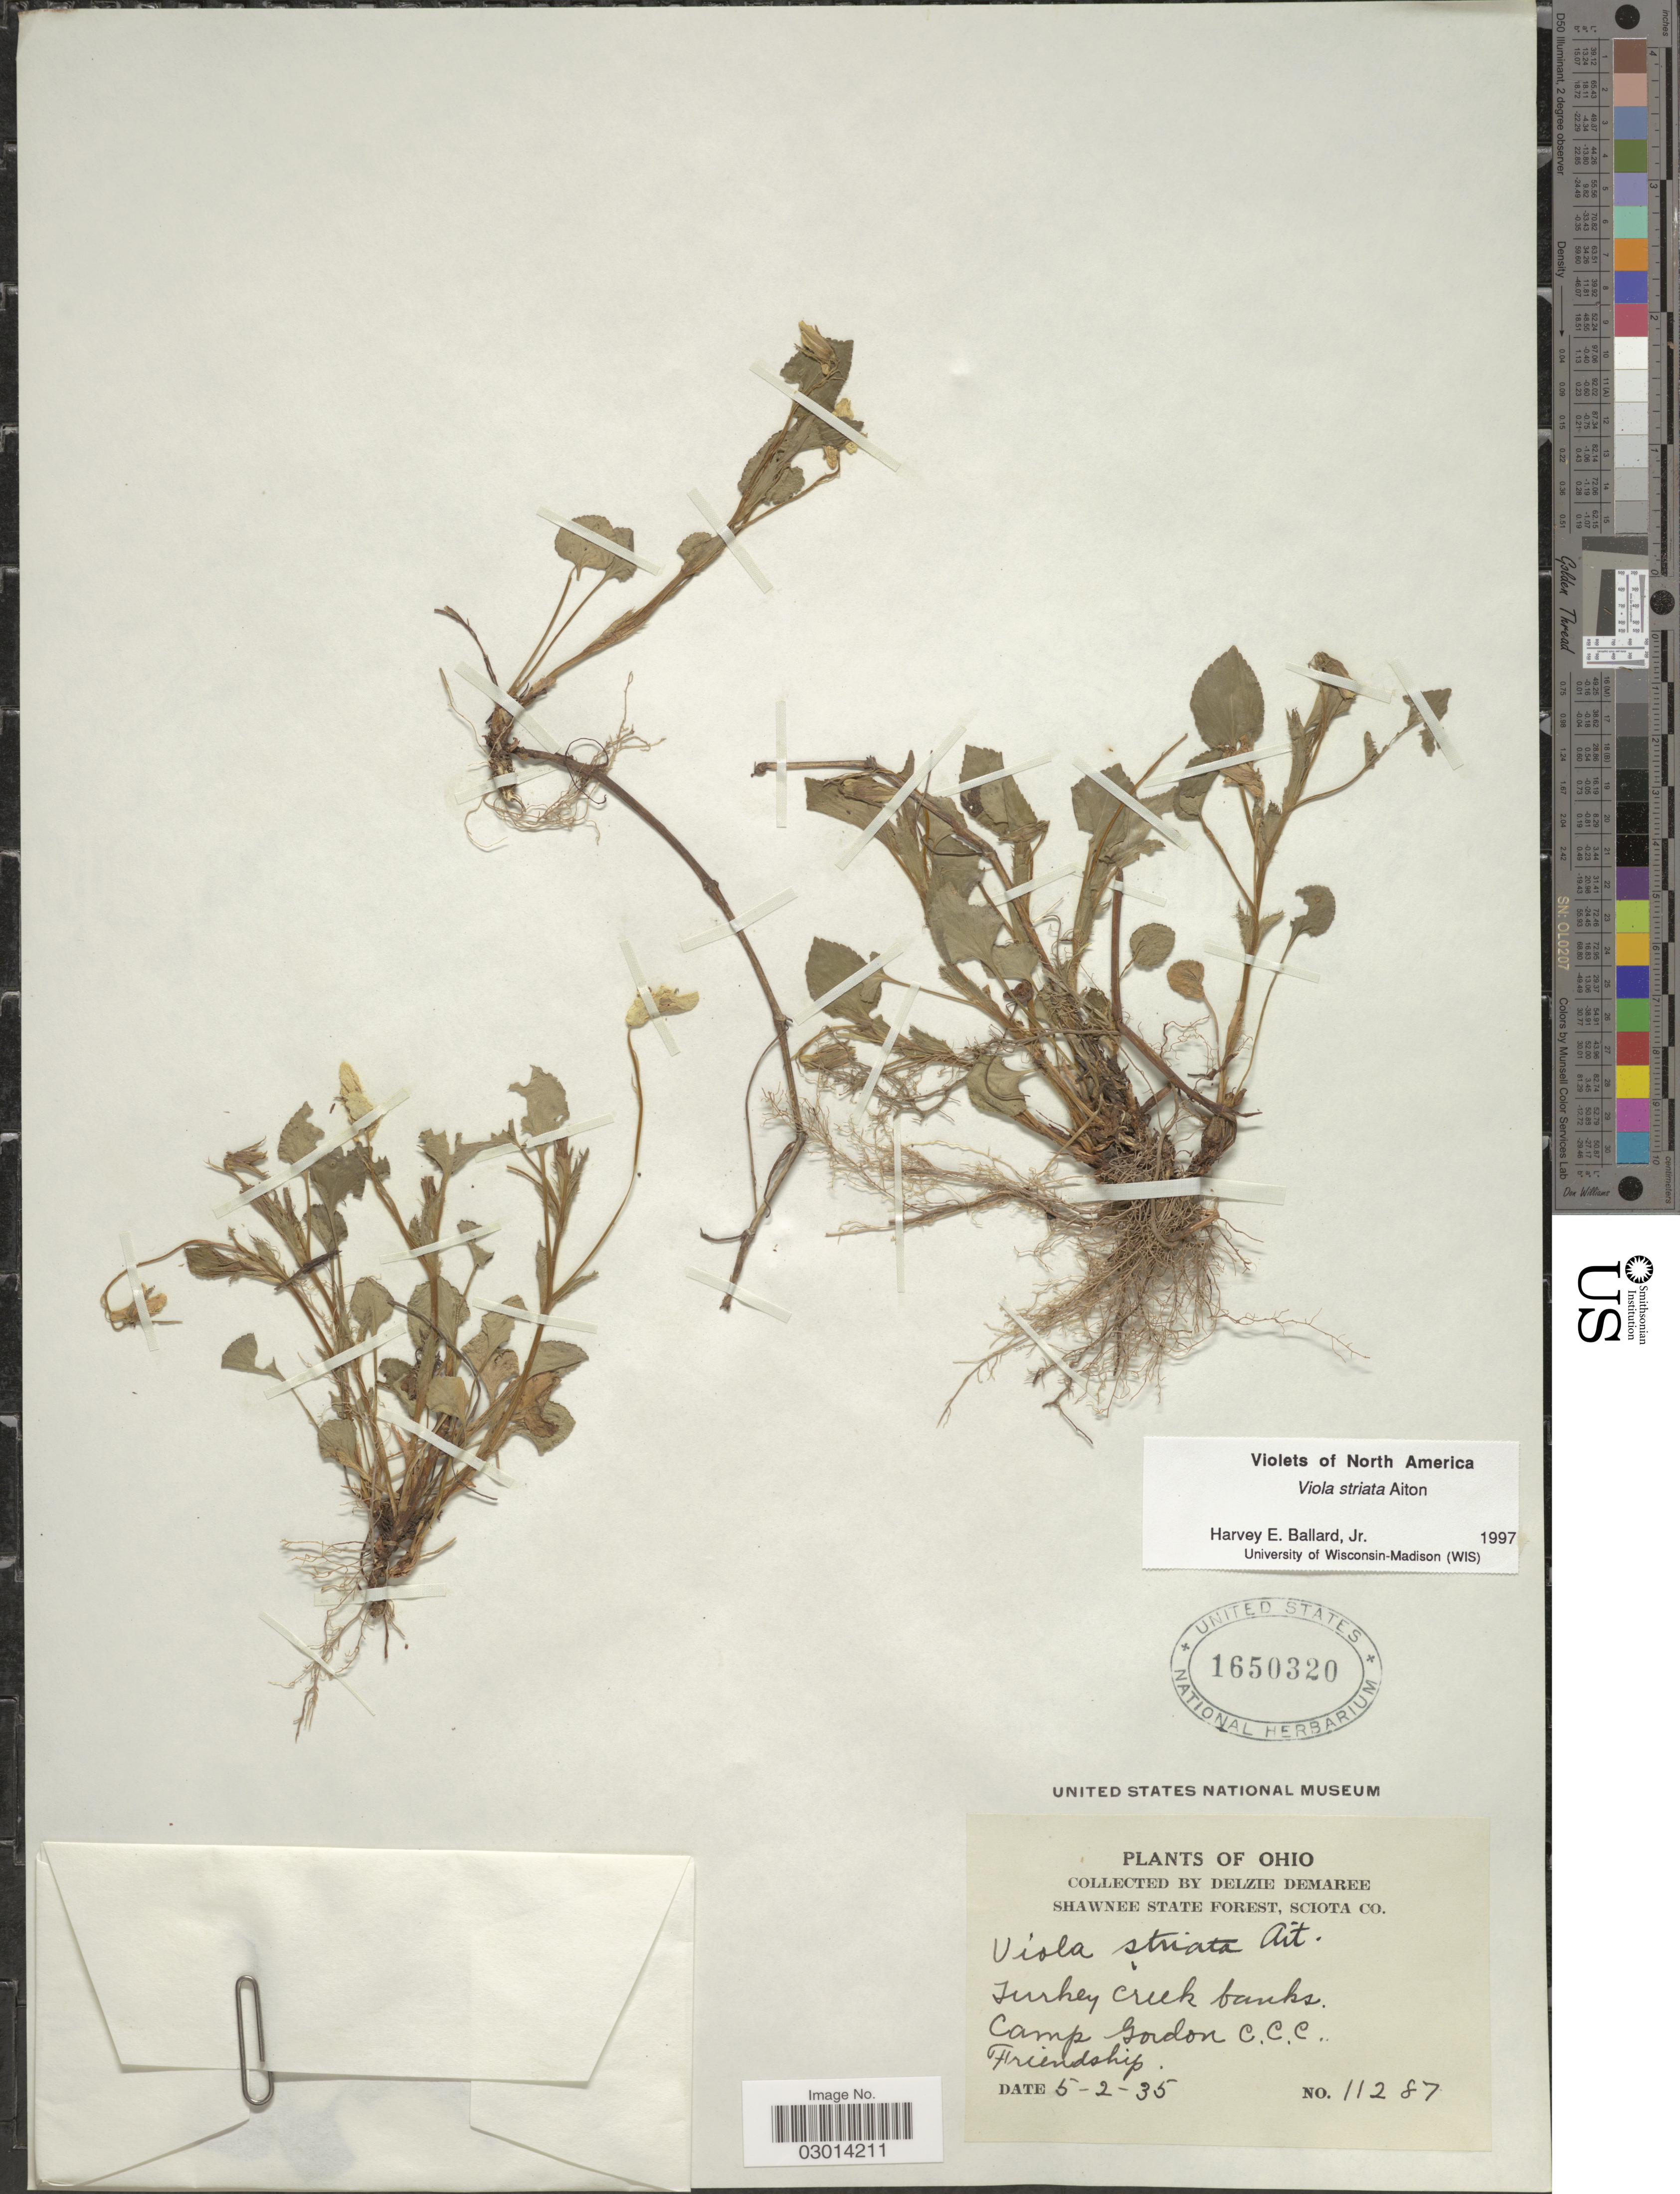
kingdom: Plantae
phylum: Tracheophyta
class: Magnoliopsida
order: Malpighiales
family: Violaceae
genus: Viola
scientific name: Viola rostrata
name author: Pursh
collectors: D. Demaree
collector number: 11287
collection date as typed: Transcribed d/m/y: 2/5/35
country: United States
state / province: Ohio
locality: Shawnee State Forest, Sciota Co. Camp Gordon C.C.C. Friendship.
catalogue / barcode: US 1650320